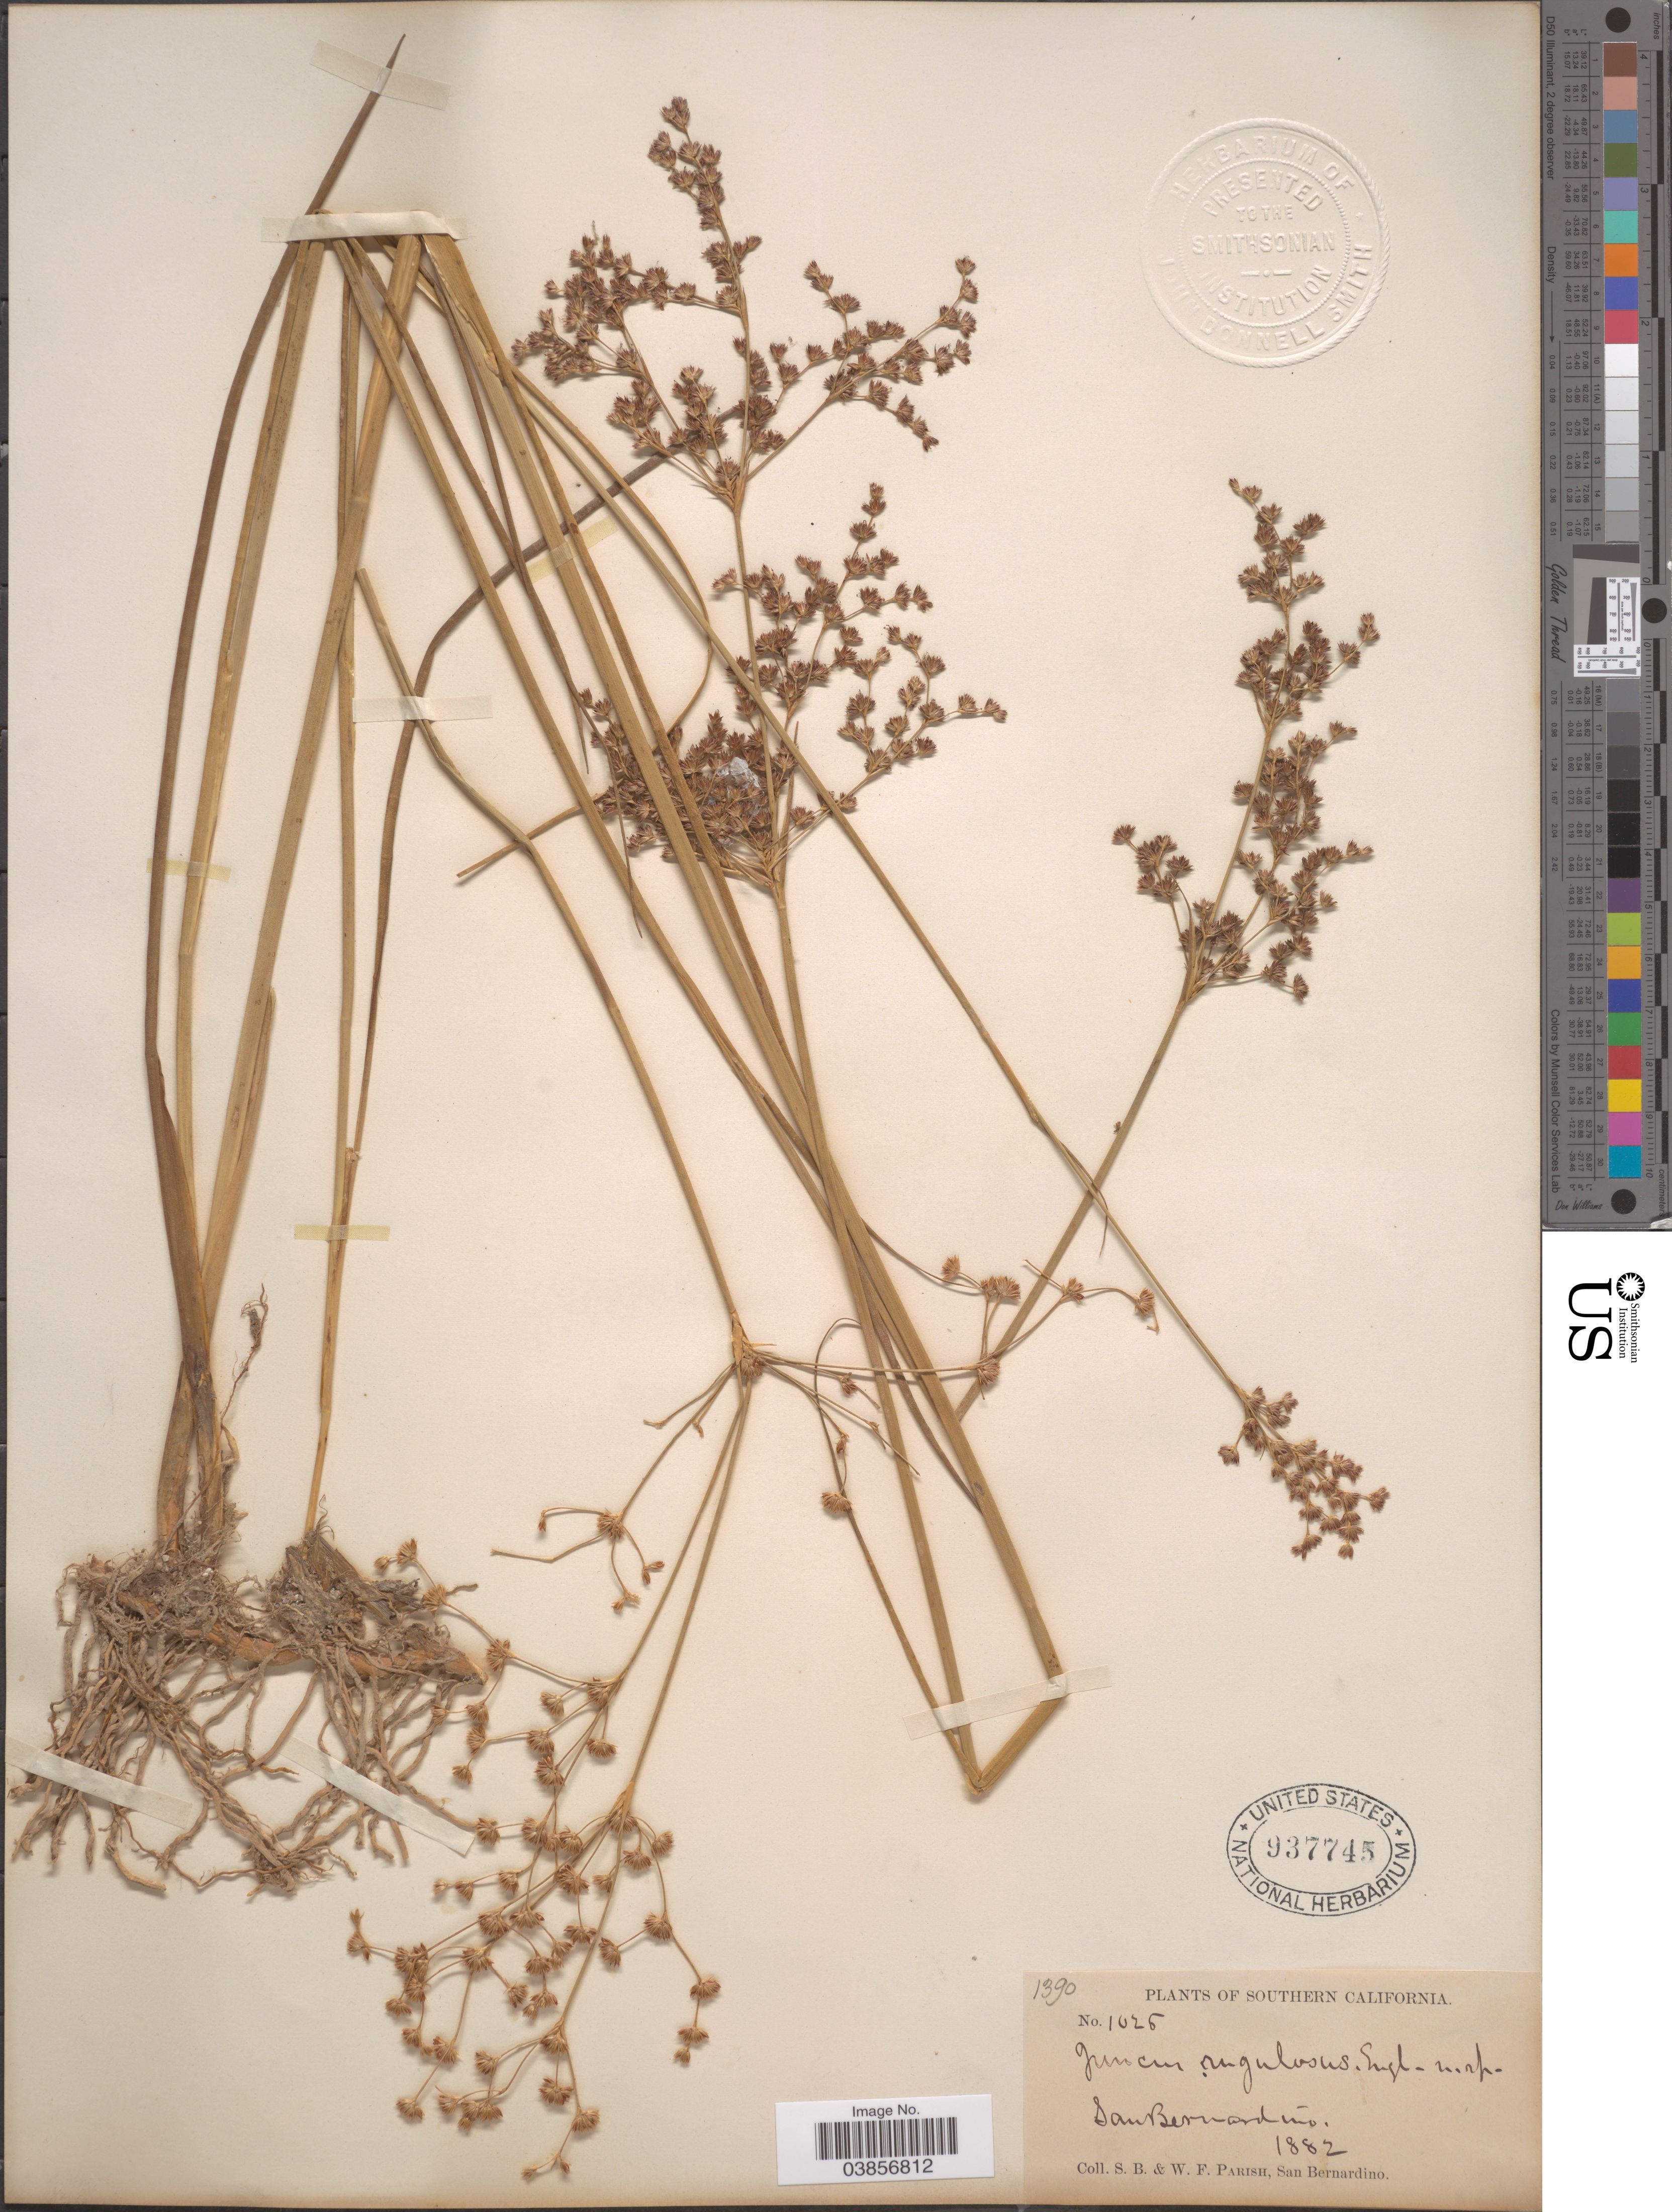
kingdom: Plantae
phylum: Tracheophyta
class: Liliopsida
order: Poales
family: Juncaceae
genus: Juncus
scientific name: Juncus rugulosus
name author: Engelm.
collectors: S. B. Parish & W. F. Parish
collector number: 1025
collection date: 1882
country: United States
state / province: California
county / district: San Bernardino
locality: Southern California. San Bernardino.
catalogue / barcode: US 937745